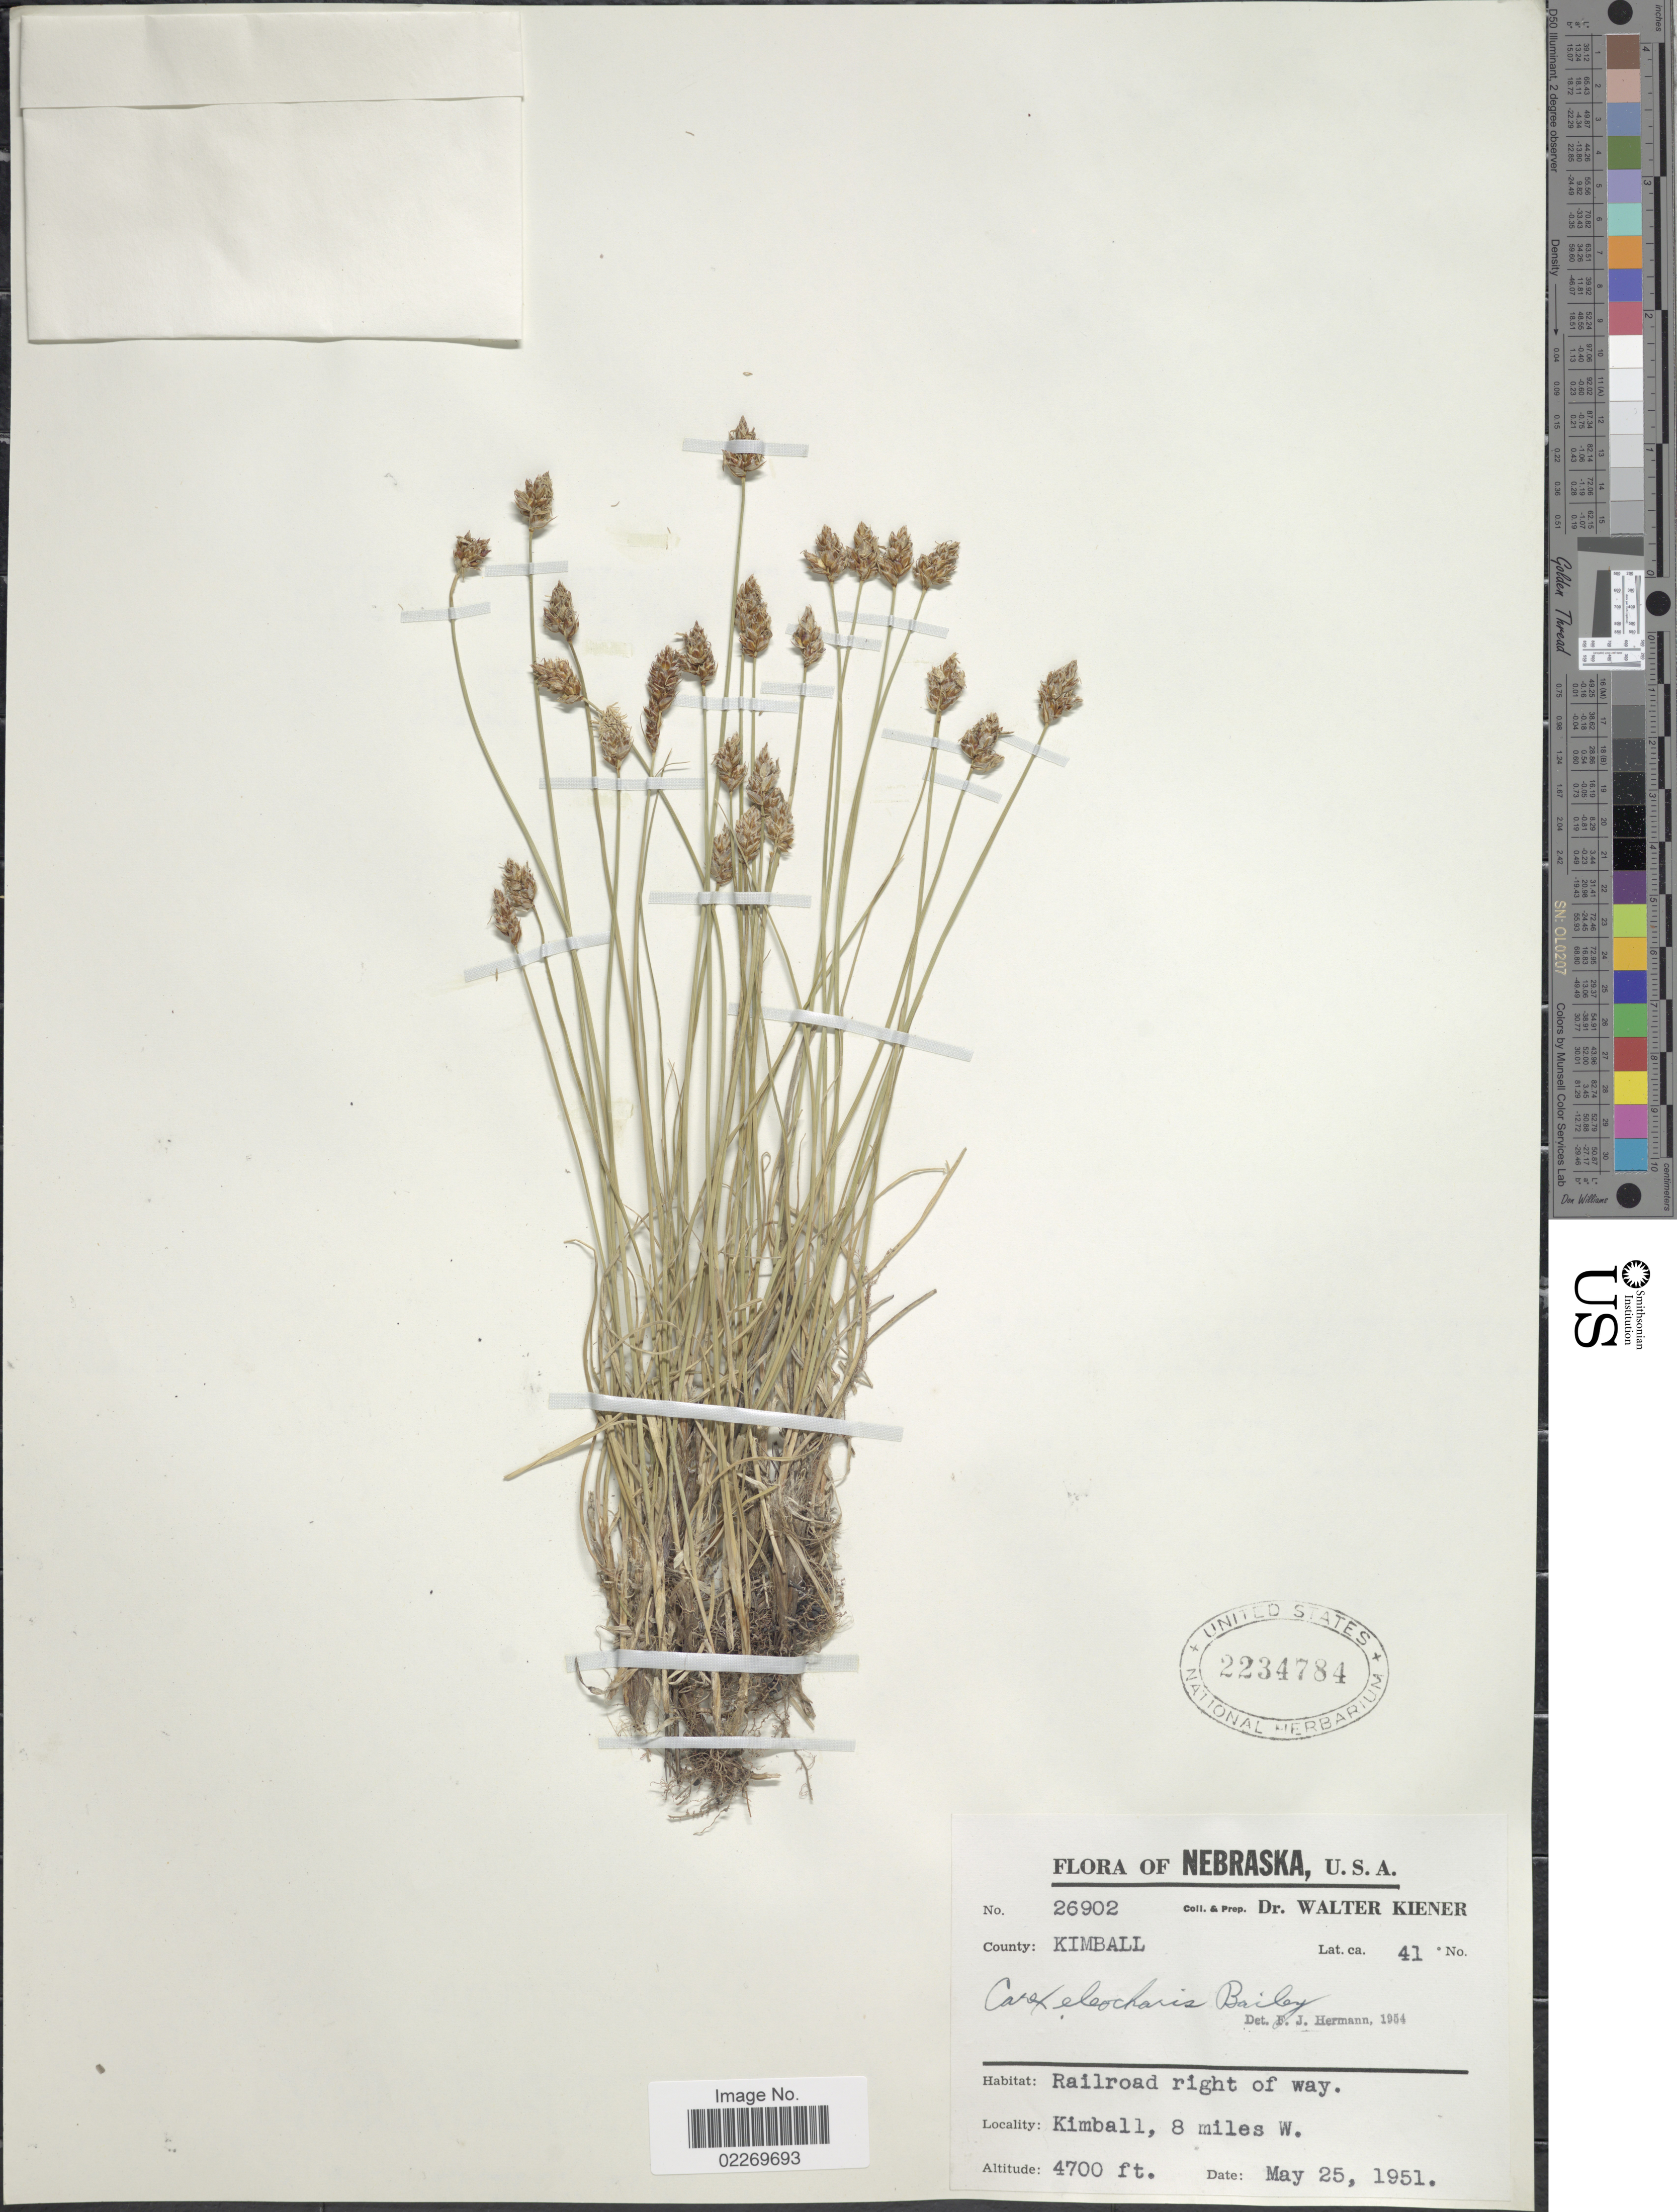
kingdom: Plantae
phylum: Tracheophyta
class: Liliopsida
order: Poales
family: Cyperaceae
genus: Carex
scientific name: Carex eleocharis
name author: L.H. Bailey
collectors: W. Kiener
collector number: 26902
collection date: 1951-05-25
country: United States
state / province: Nebraska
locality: County: Kimball. Railroad right of way. Kimball, 8 miles W.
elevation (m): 1433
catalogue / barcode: US 2234784